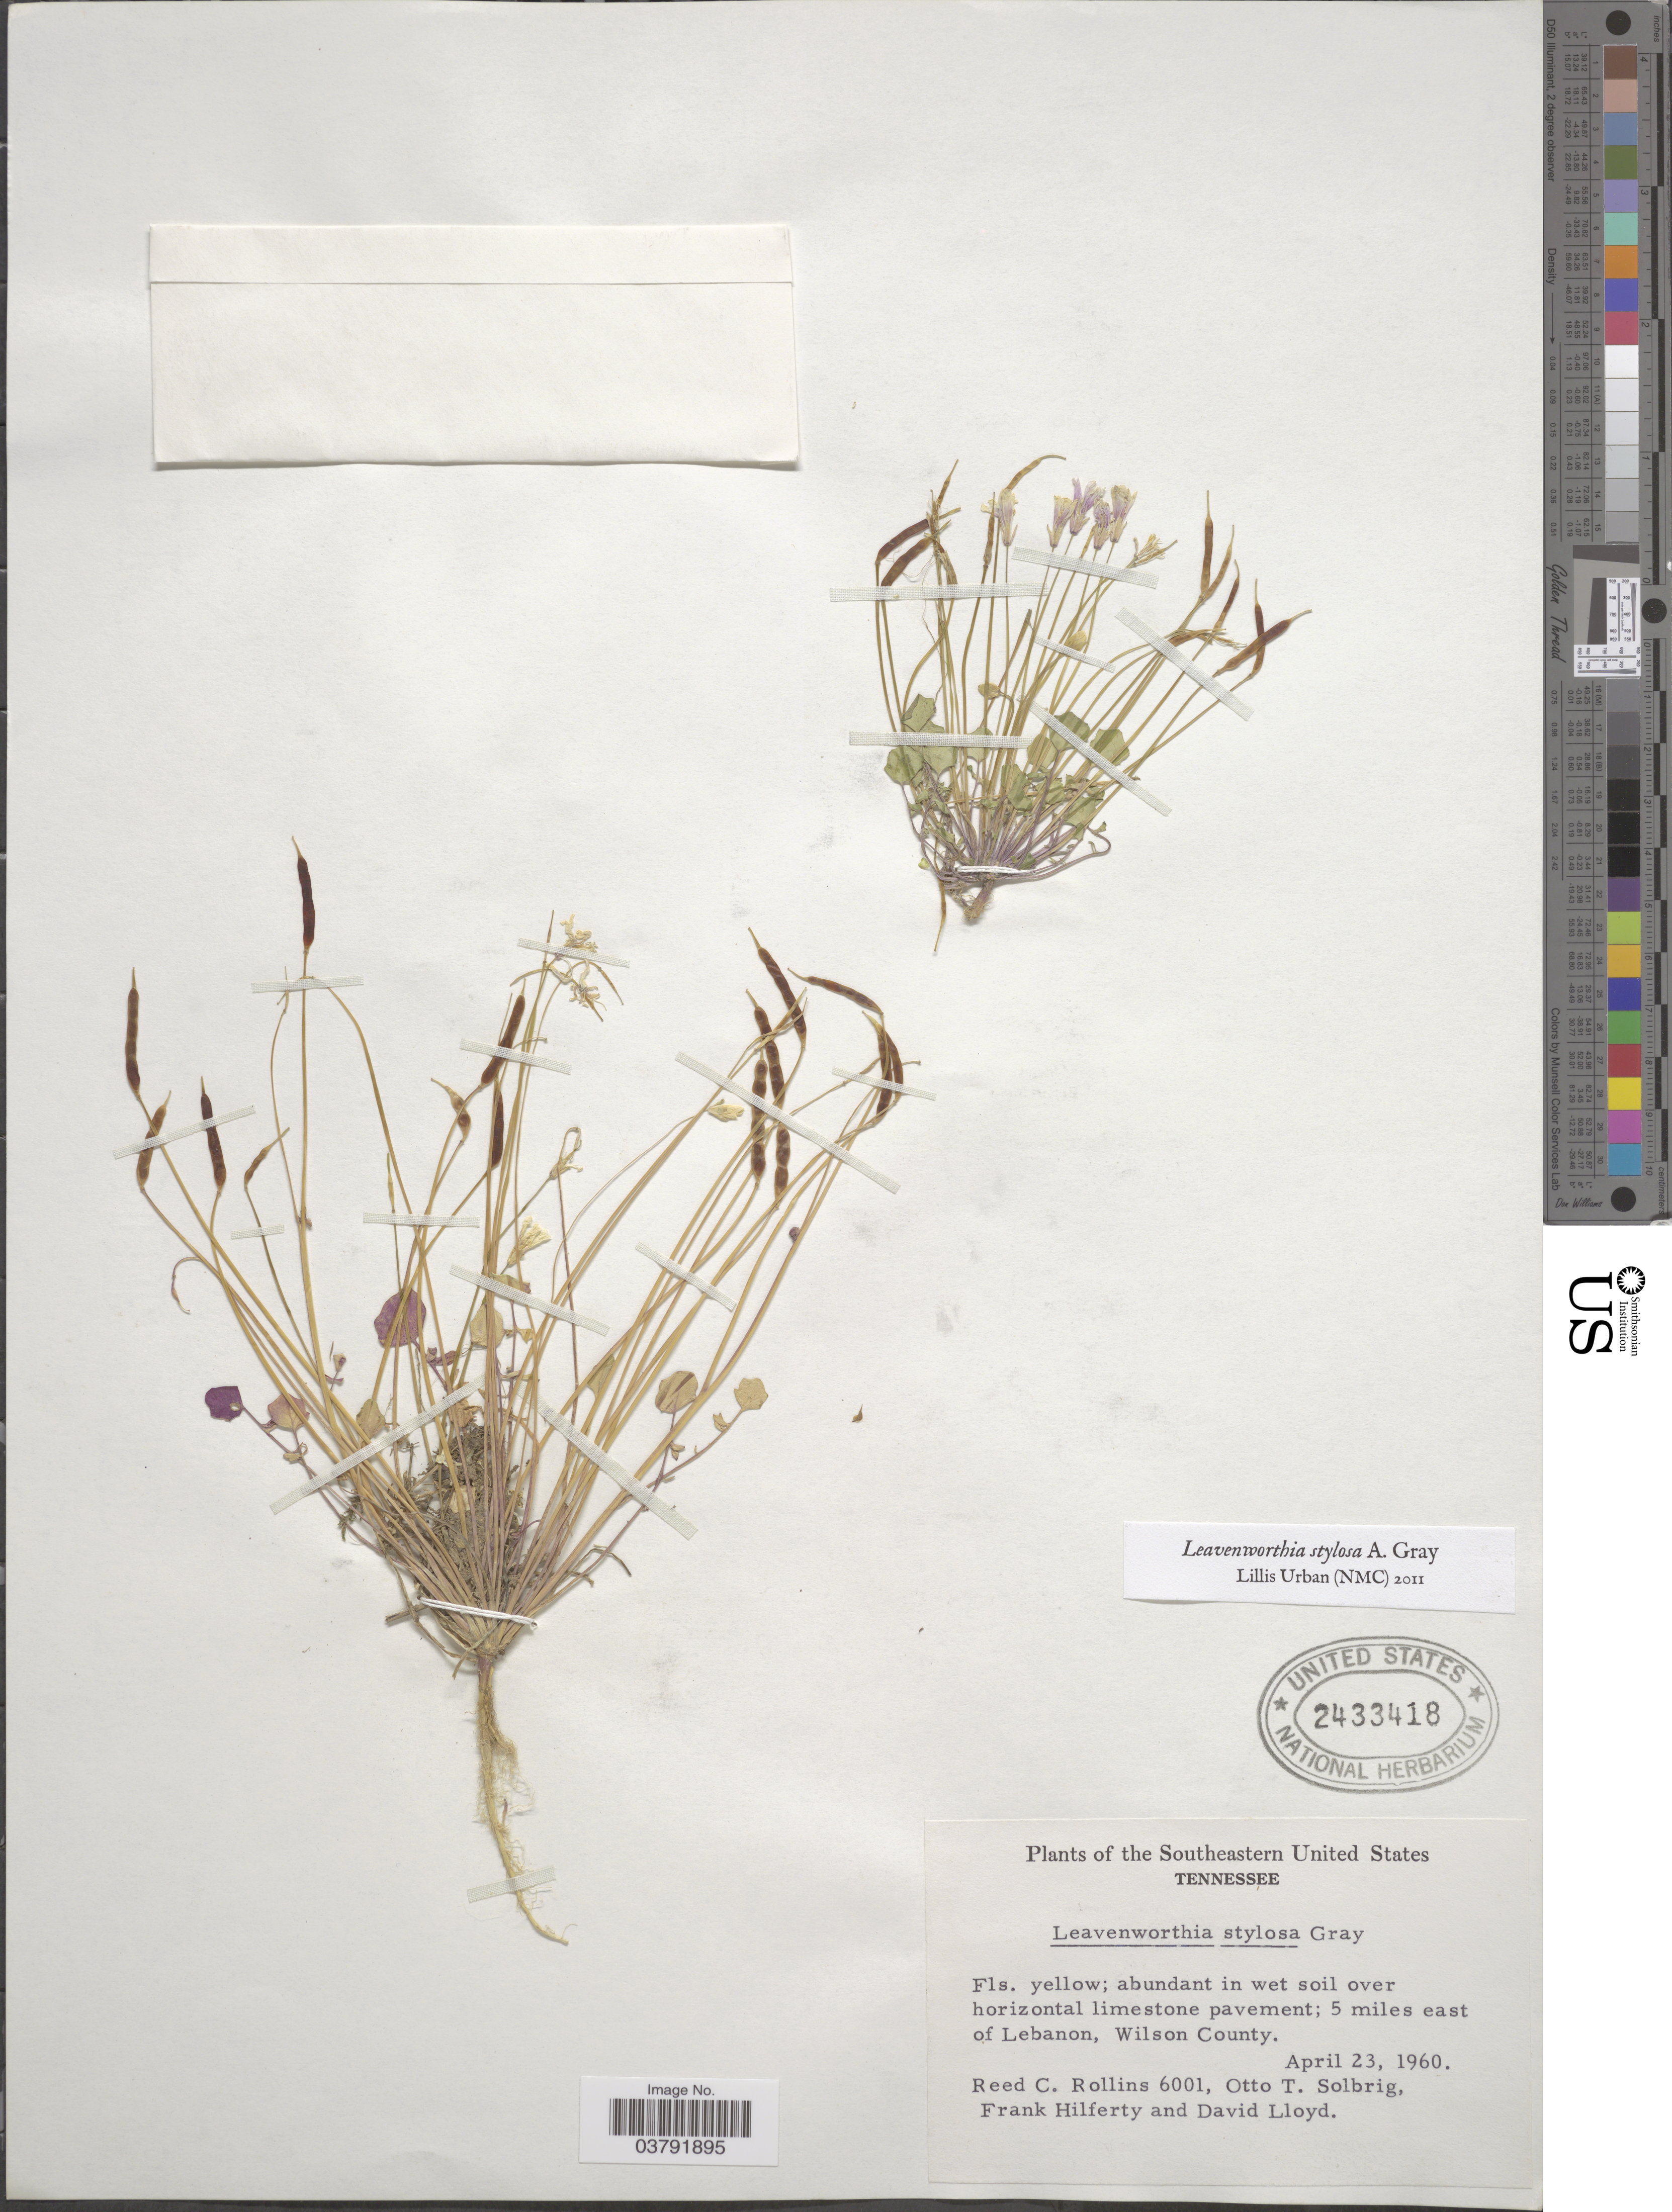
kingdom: Plantae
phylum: Tracheophyta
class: Magnoliopsida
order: Brassicales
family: Brassicaceae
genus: Leavenworthia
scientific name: Leavenworthia stylosa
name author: A. Gray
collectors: R. C. Rollins, O. T. Solbrig, F. Hilferty & D. Lloyd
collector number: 6001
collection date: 1960-04-23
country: United States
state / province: Tennessee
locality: Southeastern United States. 5 miles east of Lebanon, Wilson County.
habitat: abundant in wet soil over horizontal limestone pavement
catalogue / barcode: US 2433418